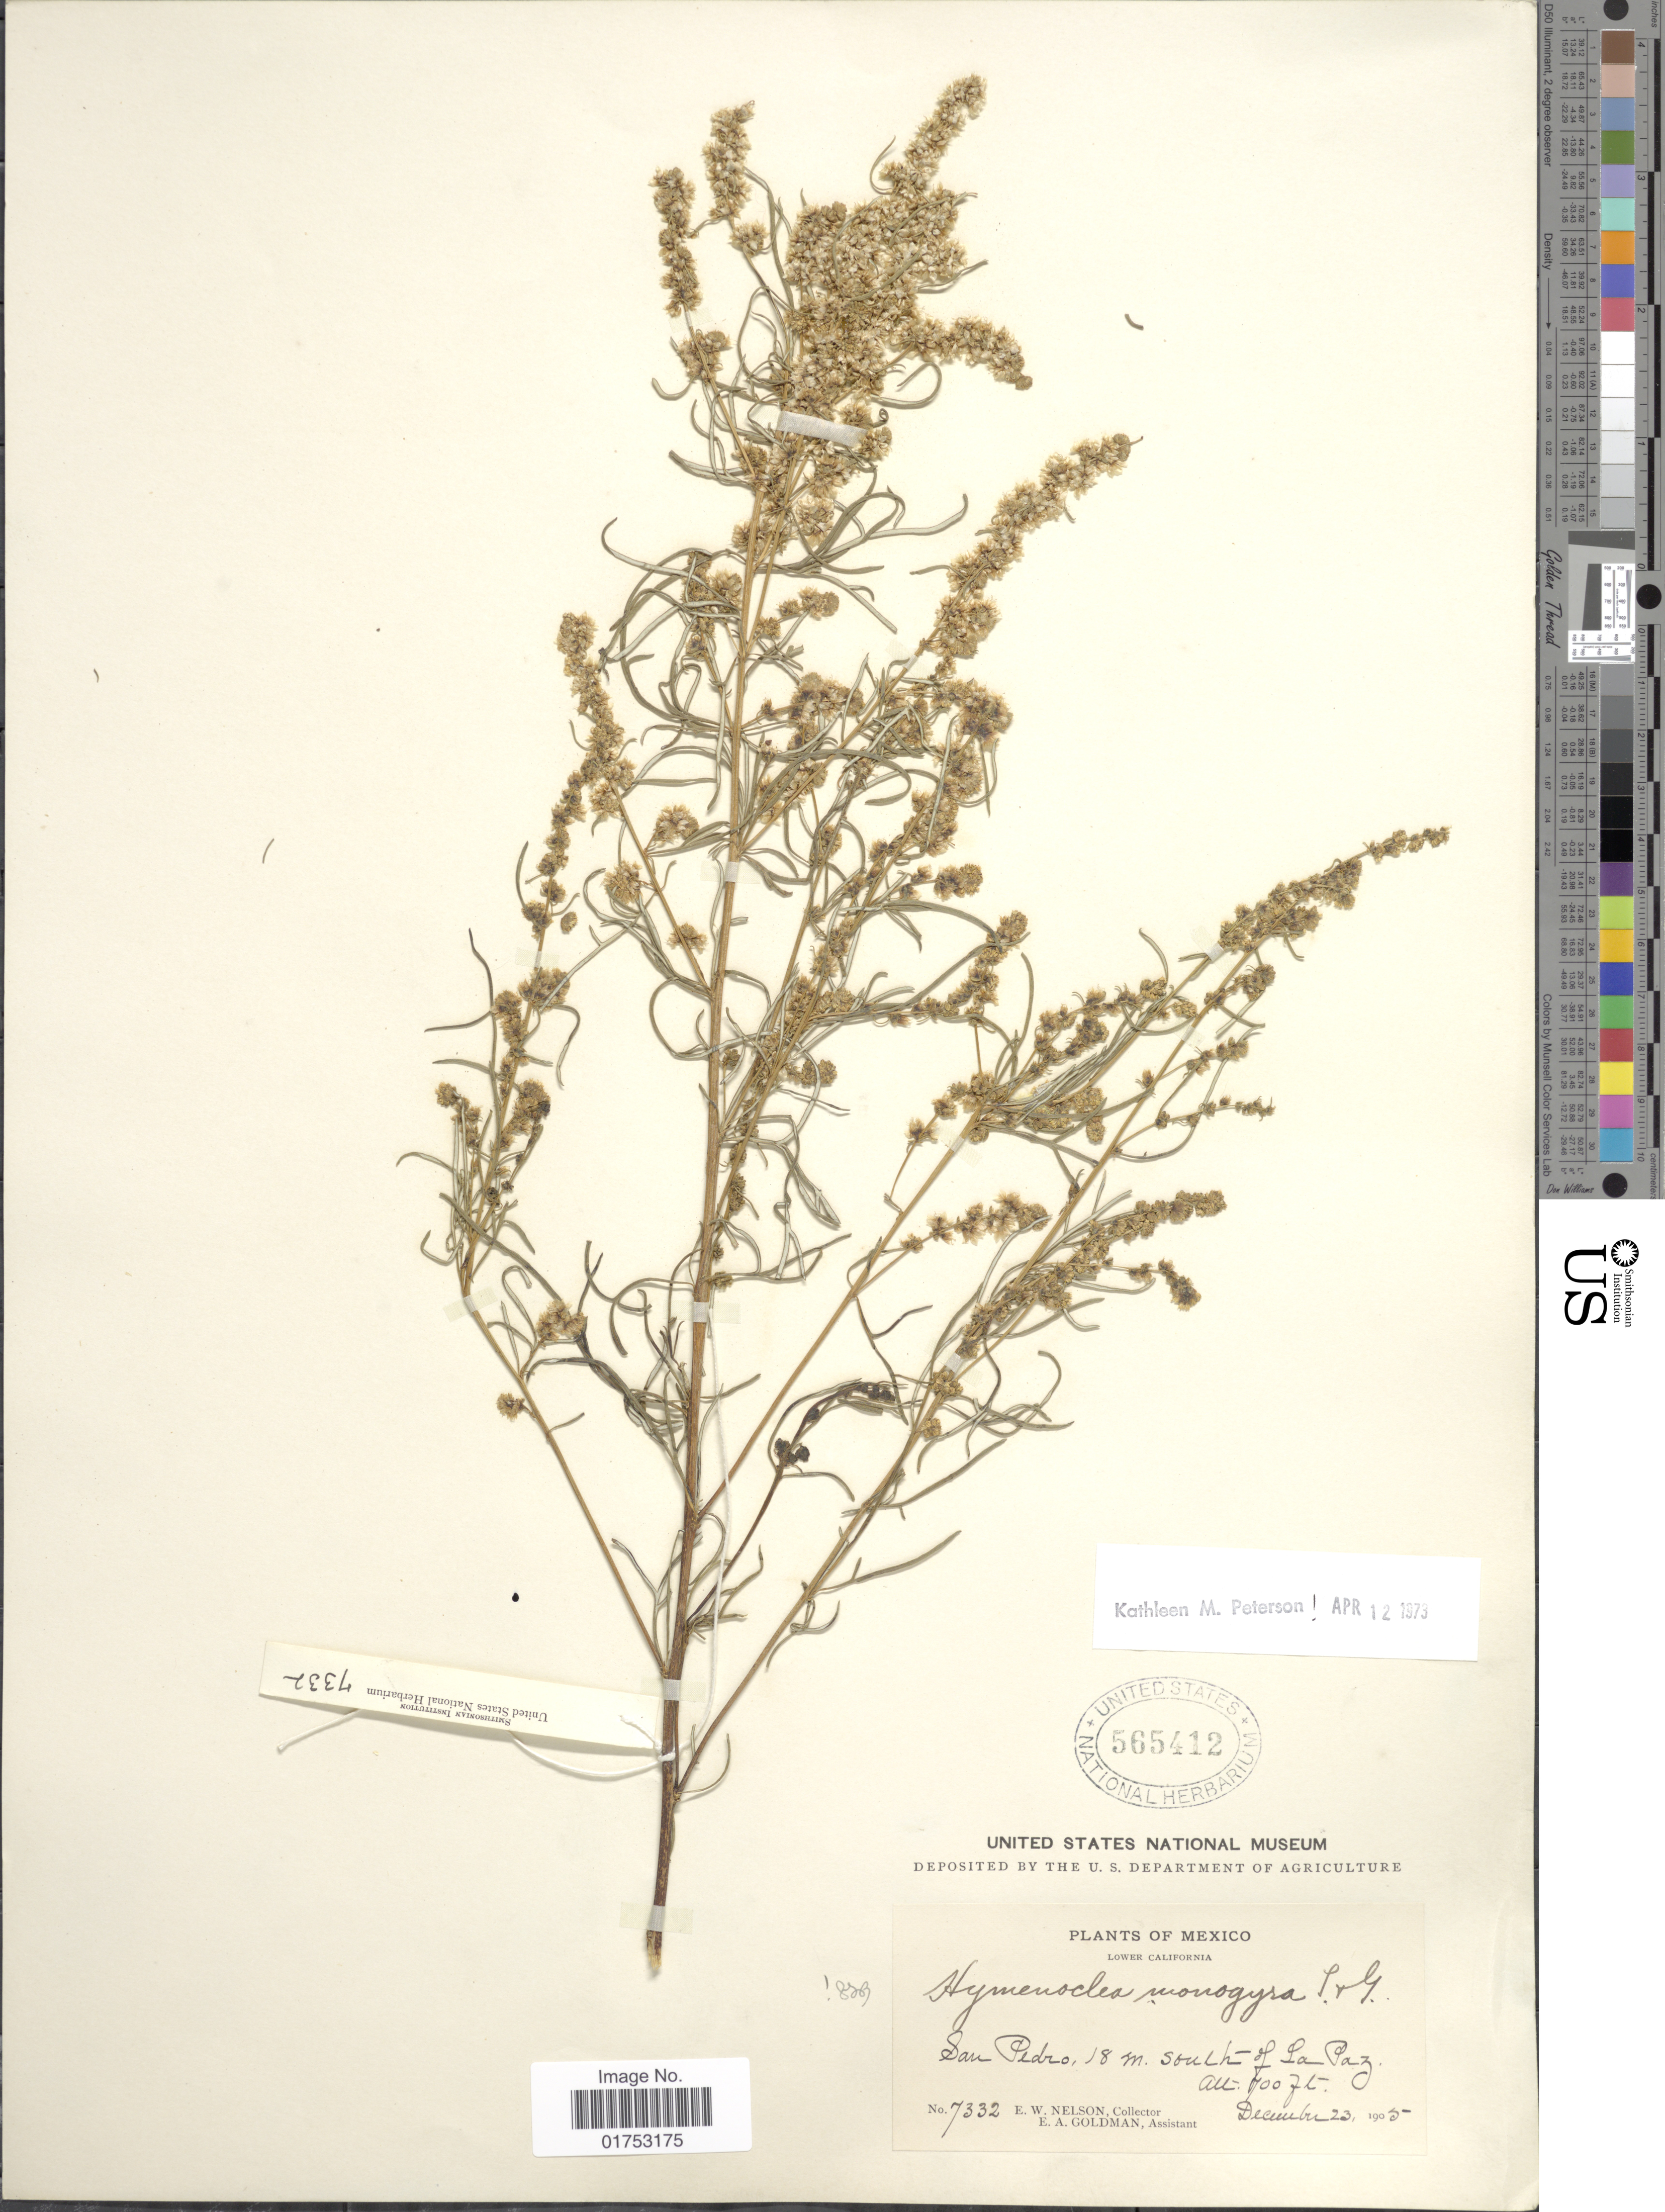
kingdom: Plantae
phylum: Tracheophyta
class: Magnoliopsida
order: Asterales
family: Asteraceae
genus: Hymenoclea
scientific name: Hymenoclea monogyra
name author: Torr. & A. Gray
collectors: E. W. Nelson & E. A. Goldman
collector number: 7332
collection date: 1905-12-23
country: Mexico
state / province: Baja California Sur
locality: Lower California, San Pedro, 18 m. south of La Paz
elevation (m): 213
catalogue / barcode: US 565412